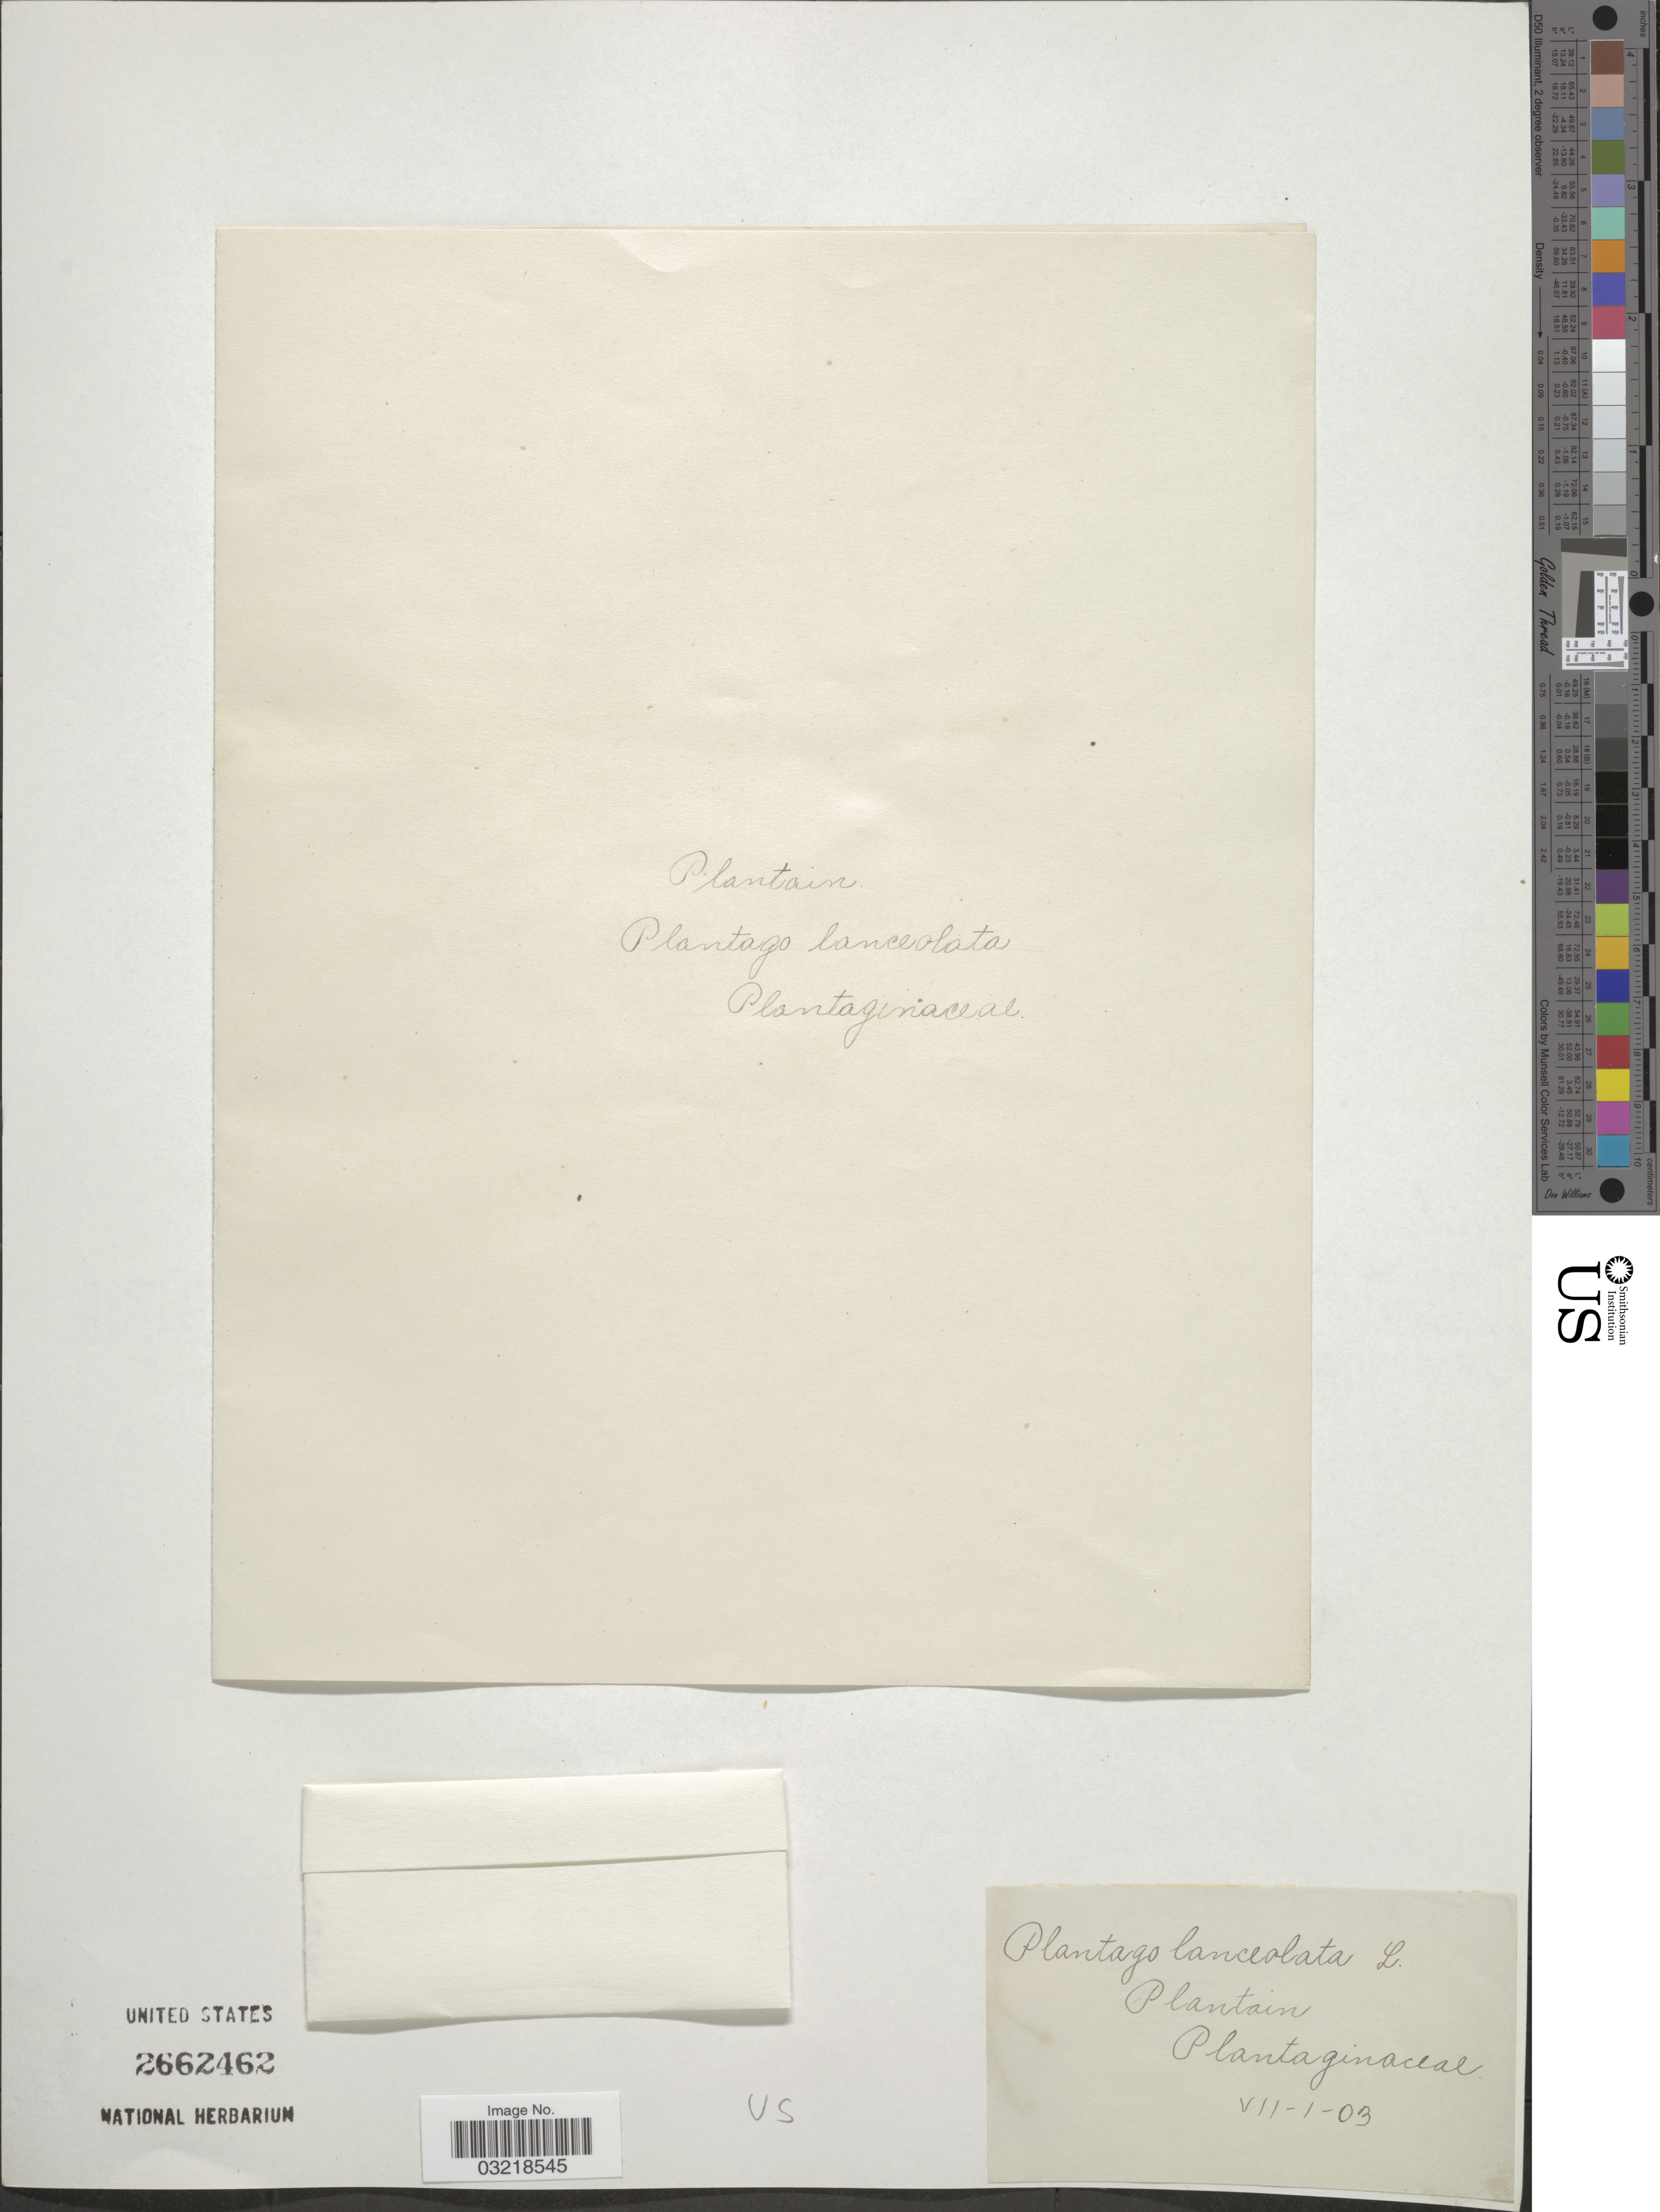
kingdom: Plantae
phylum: Tracheophyta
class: Magnoliopsida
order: Lamiales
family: Plantaginaceae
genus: Plantago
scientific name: Plantago lanceolata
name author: L.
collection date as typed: Transcribed d/m/y: 1/7/3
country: United States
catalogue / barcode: US 2662462